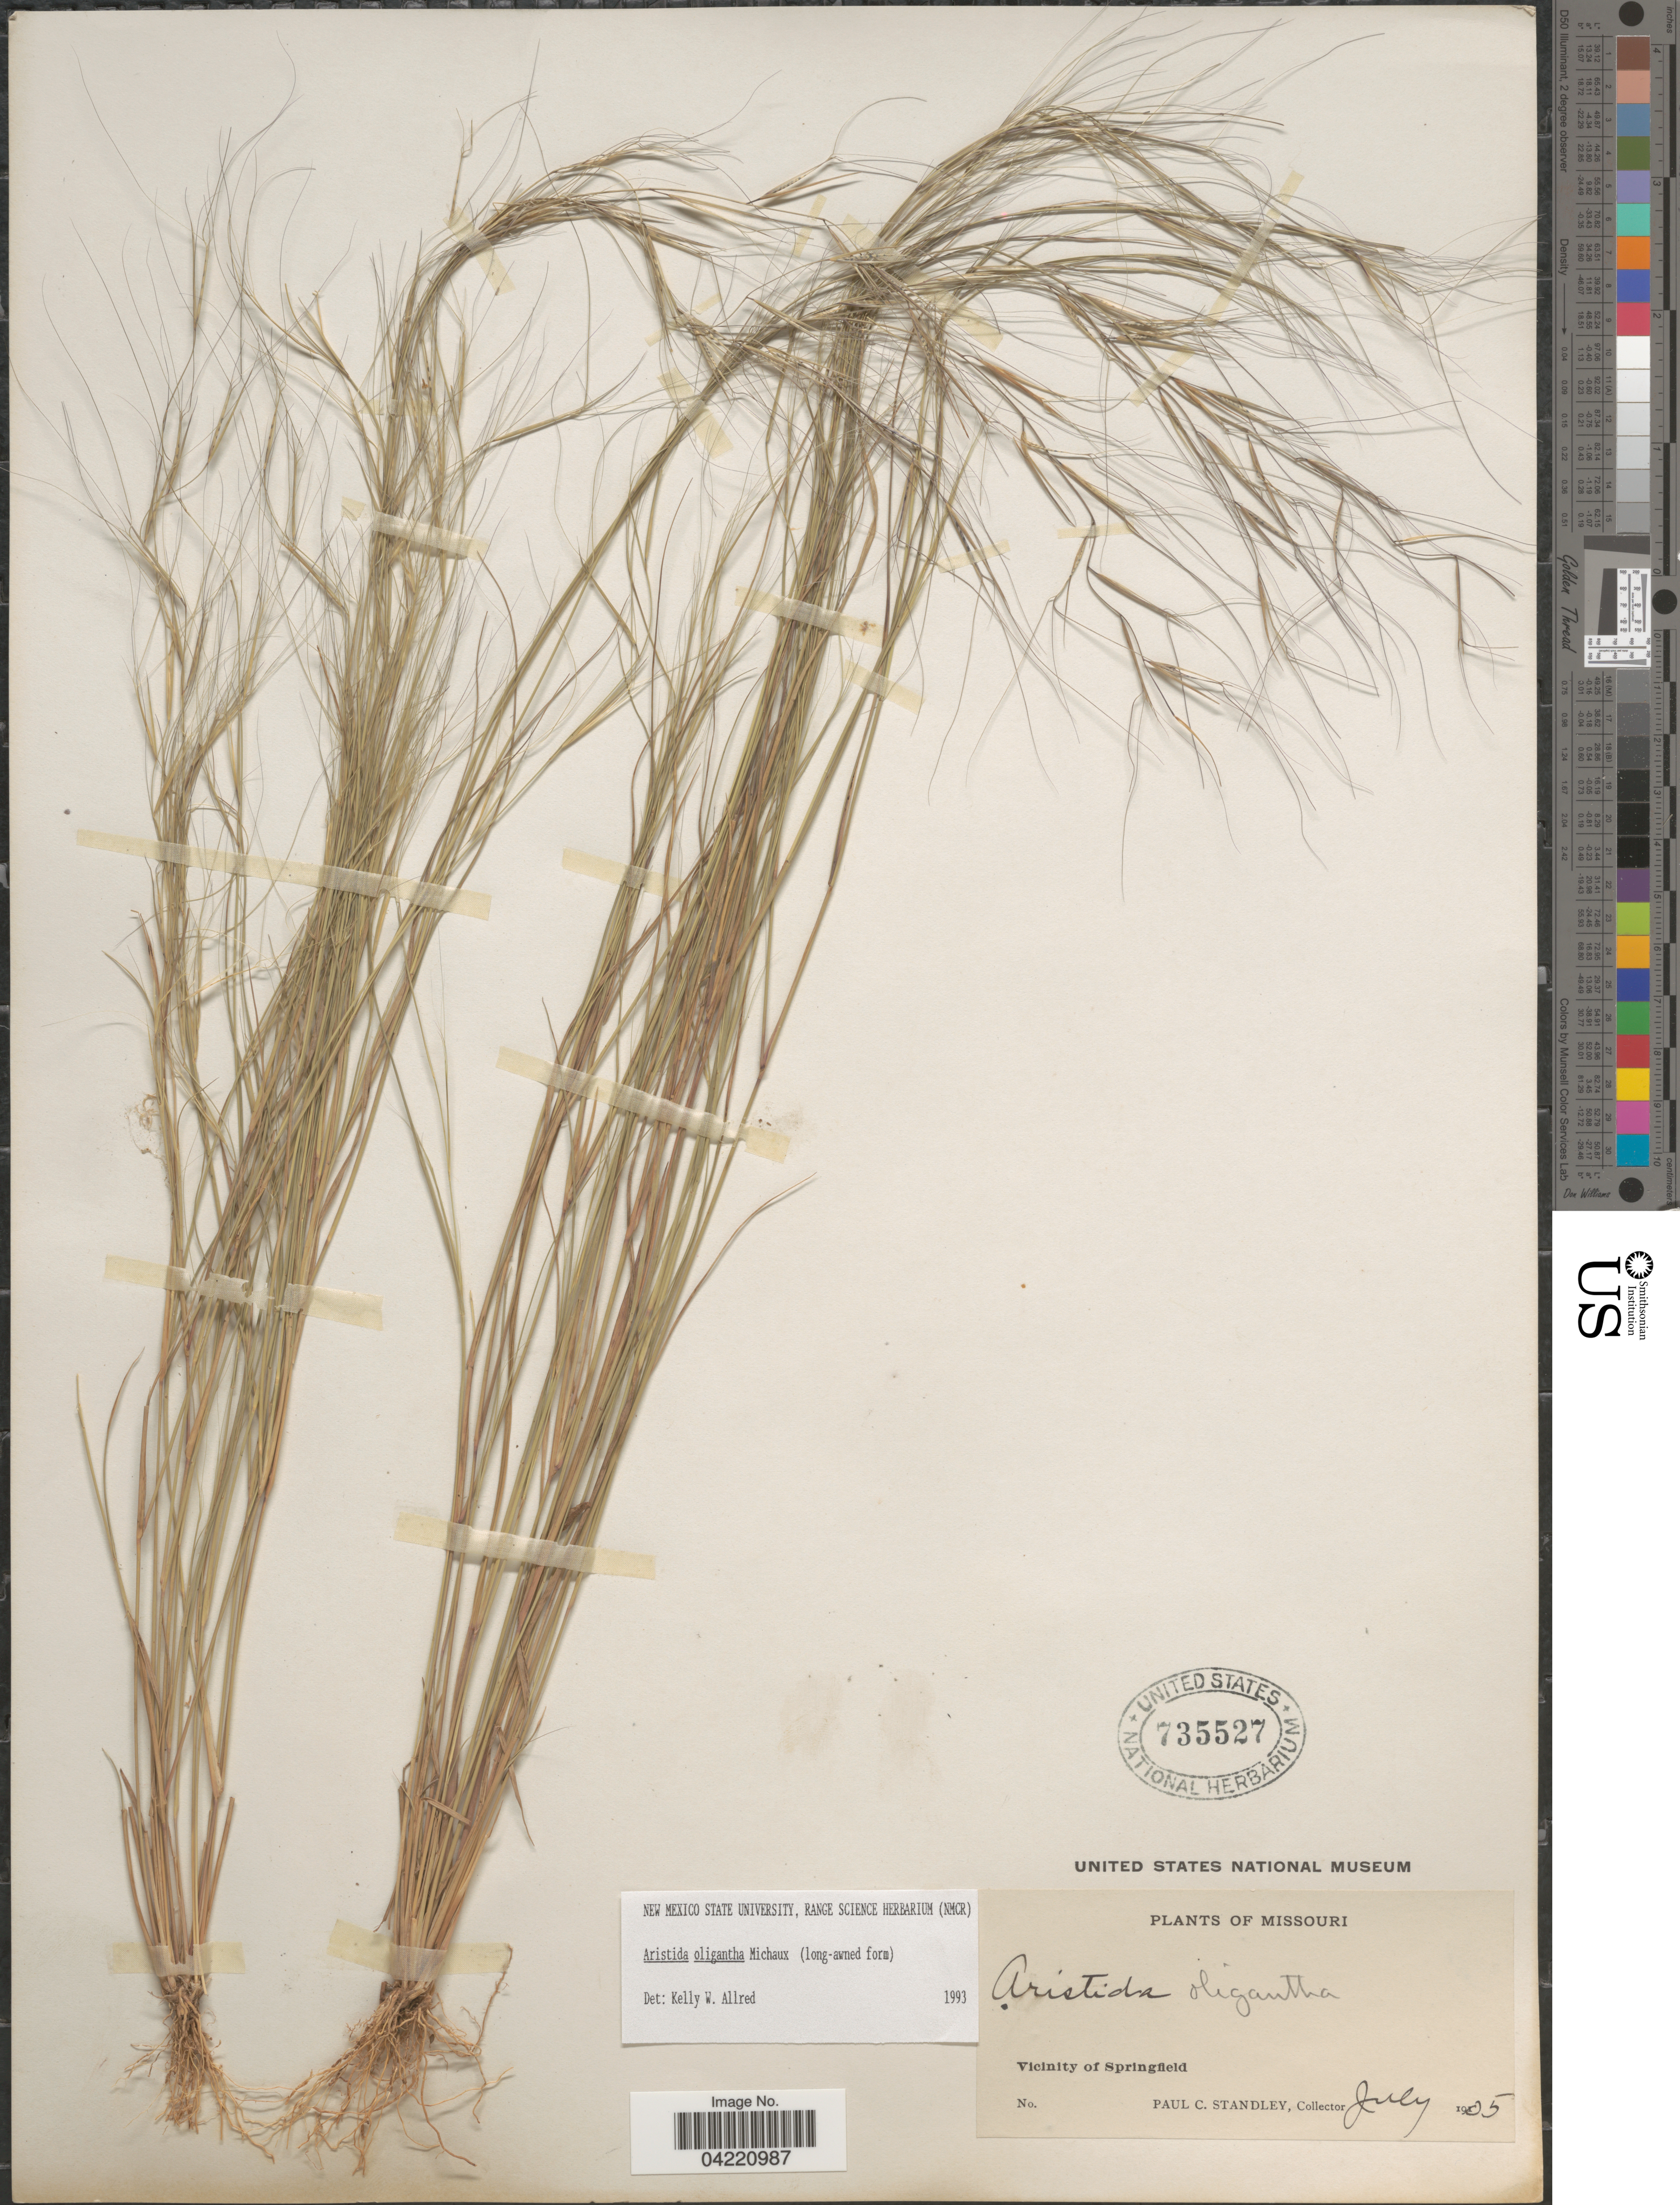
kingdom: Plantae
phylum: Tracheophyta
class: Liliopsida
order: Poales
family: Poaceae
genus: Aristida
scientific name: Aristida oligantha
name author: Michx.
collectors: P. C. Standley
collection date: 1905-07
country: United States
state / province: Missouri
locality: Vicinity of Springfield.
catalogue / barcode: US 735527